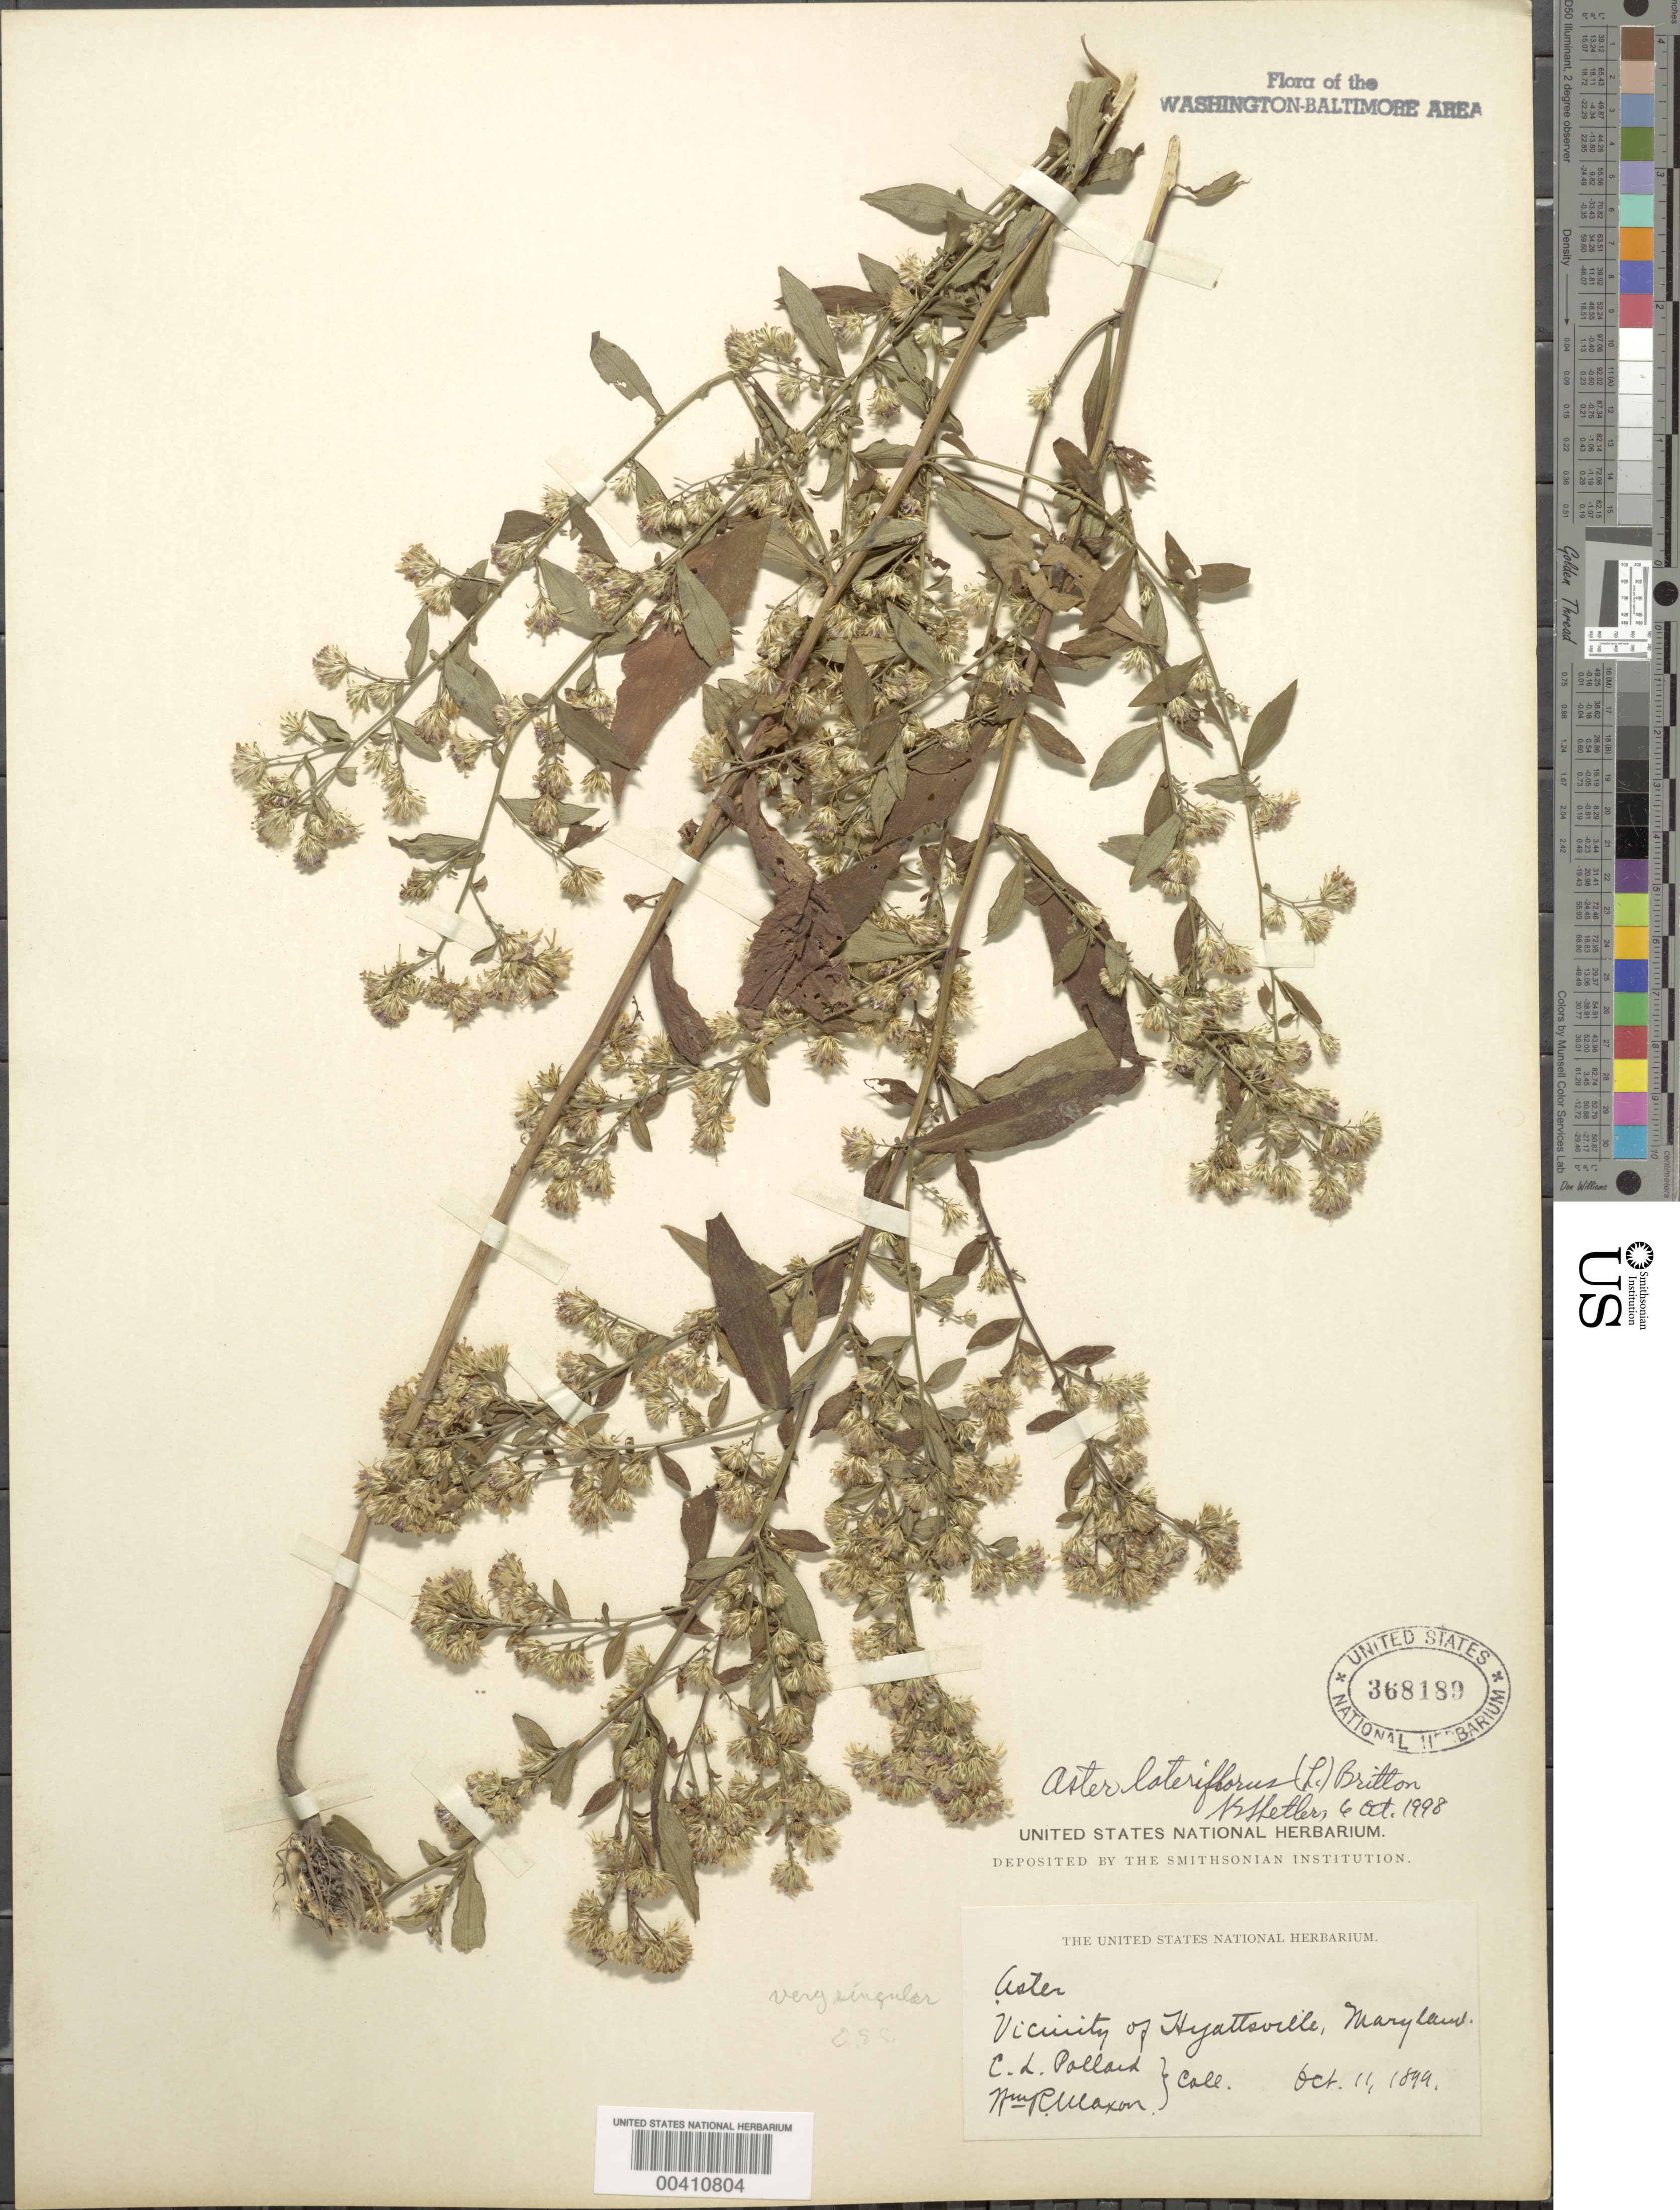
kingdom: Plantae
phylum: Tracheophyta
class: Magnoliopsida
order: Asterales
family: Asteraceae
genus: Symphyotrichum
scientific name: Symphyotrichum lateriflorum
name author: (L.) Á. Löve & D. Löve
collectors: W. R. Maxon & C. L. Pollard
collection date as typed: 11 Oct 1899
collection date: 1899-10-11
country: United States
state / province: Maryland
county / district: Prince George's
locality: Hyattsville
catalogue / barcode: US 368189